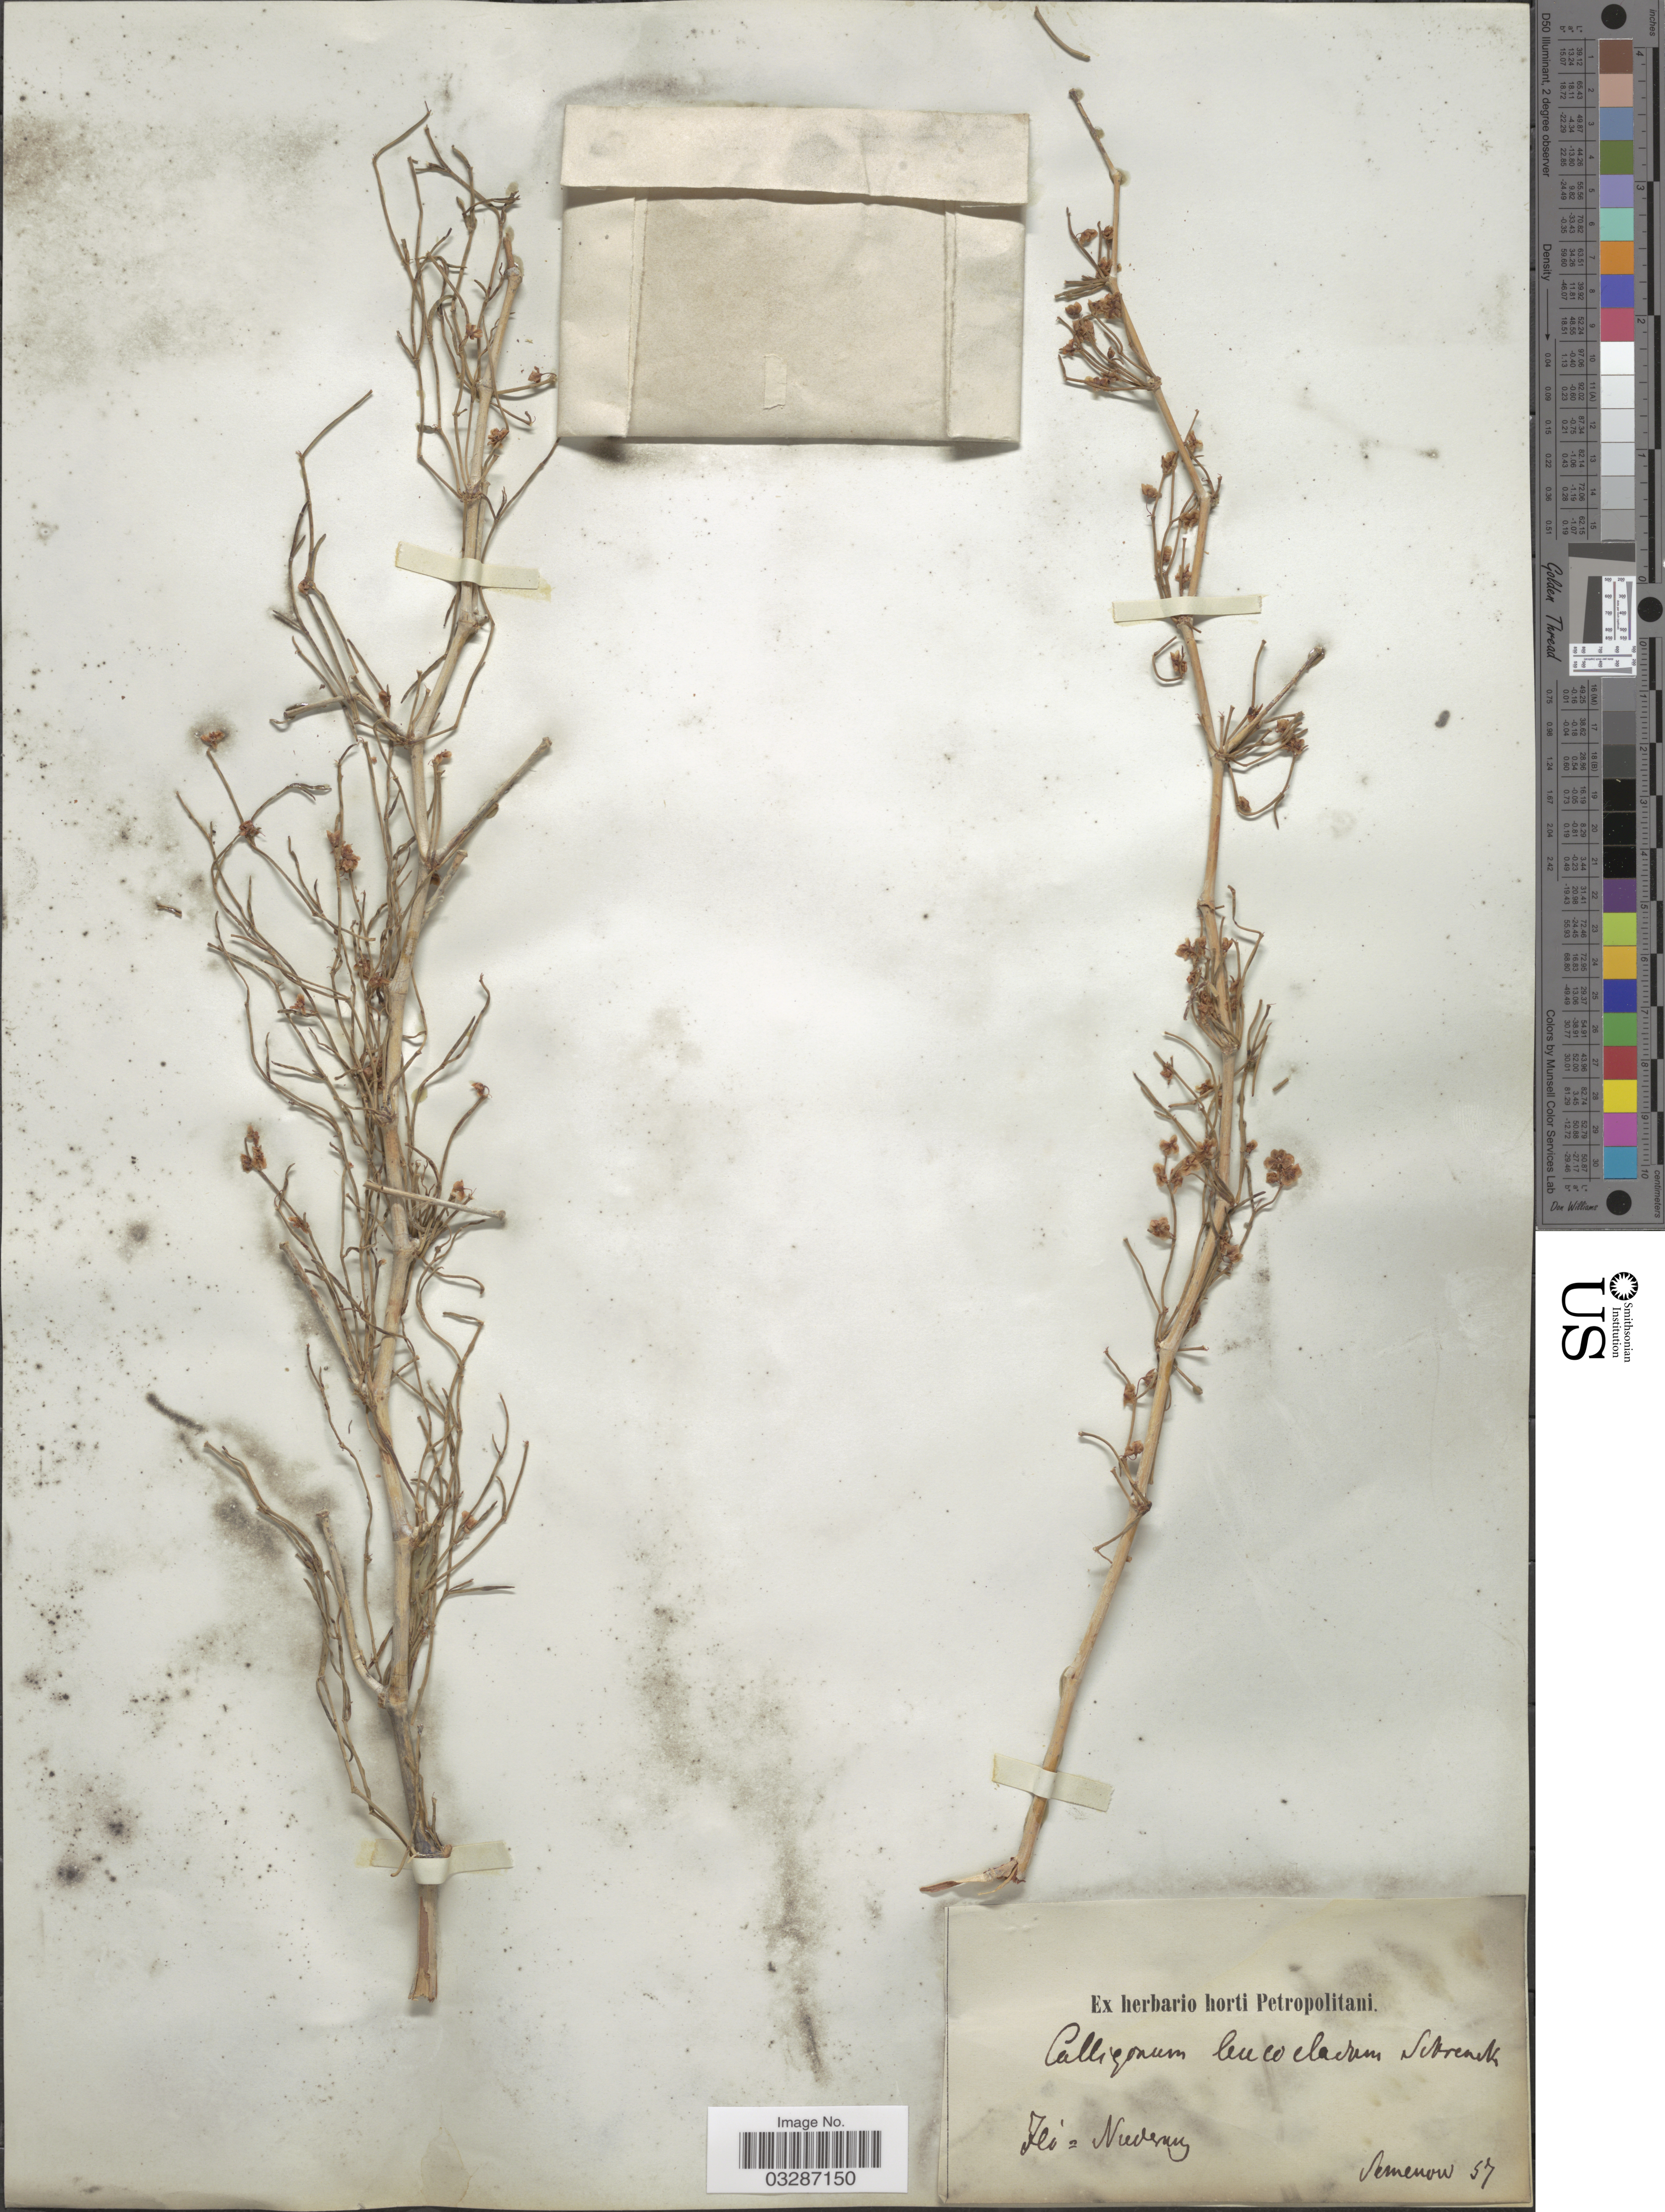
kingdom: Plantae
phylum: Tracheophyta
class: Magnoliopsida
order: Caryophyllales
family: Polygonaceae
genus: Calligonum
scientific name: Calligonum leucocladum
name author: (Schrenk) Bunge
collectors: P. P. Semenov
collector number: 57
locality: Flo. Nudwey. [interpreted]